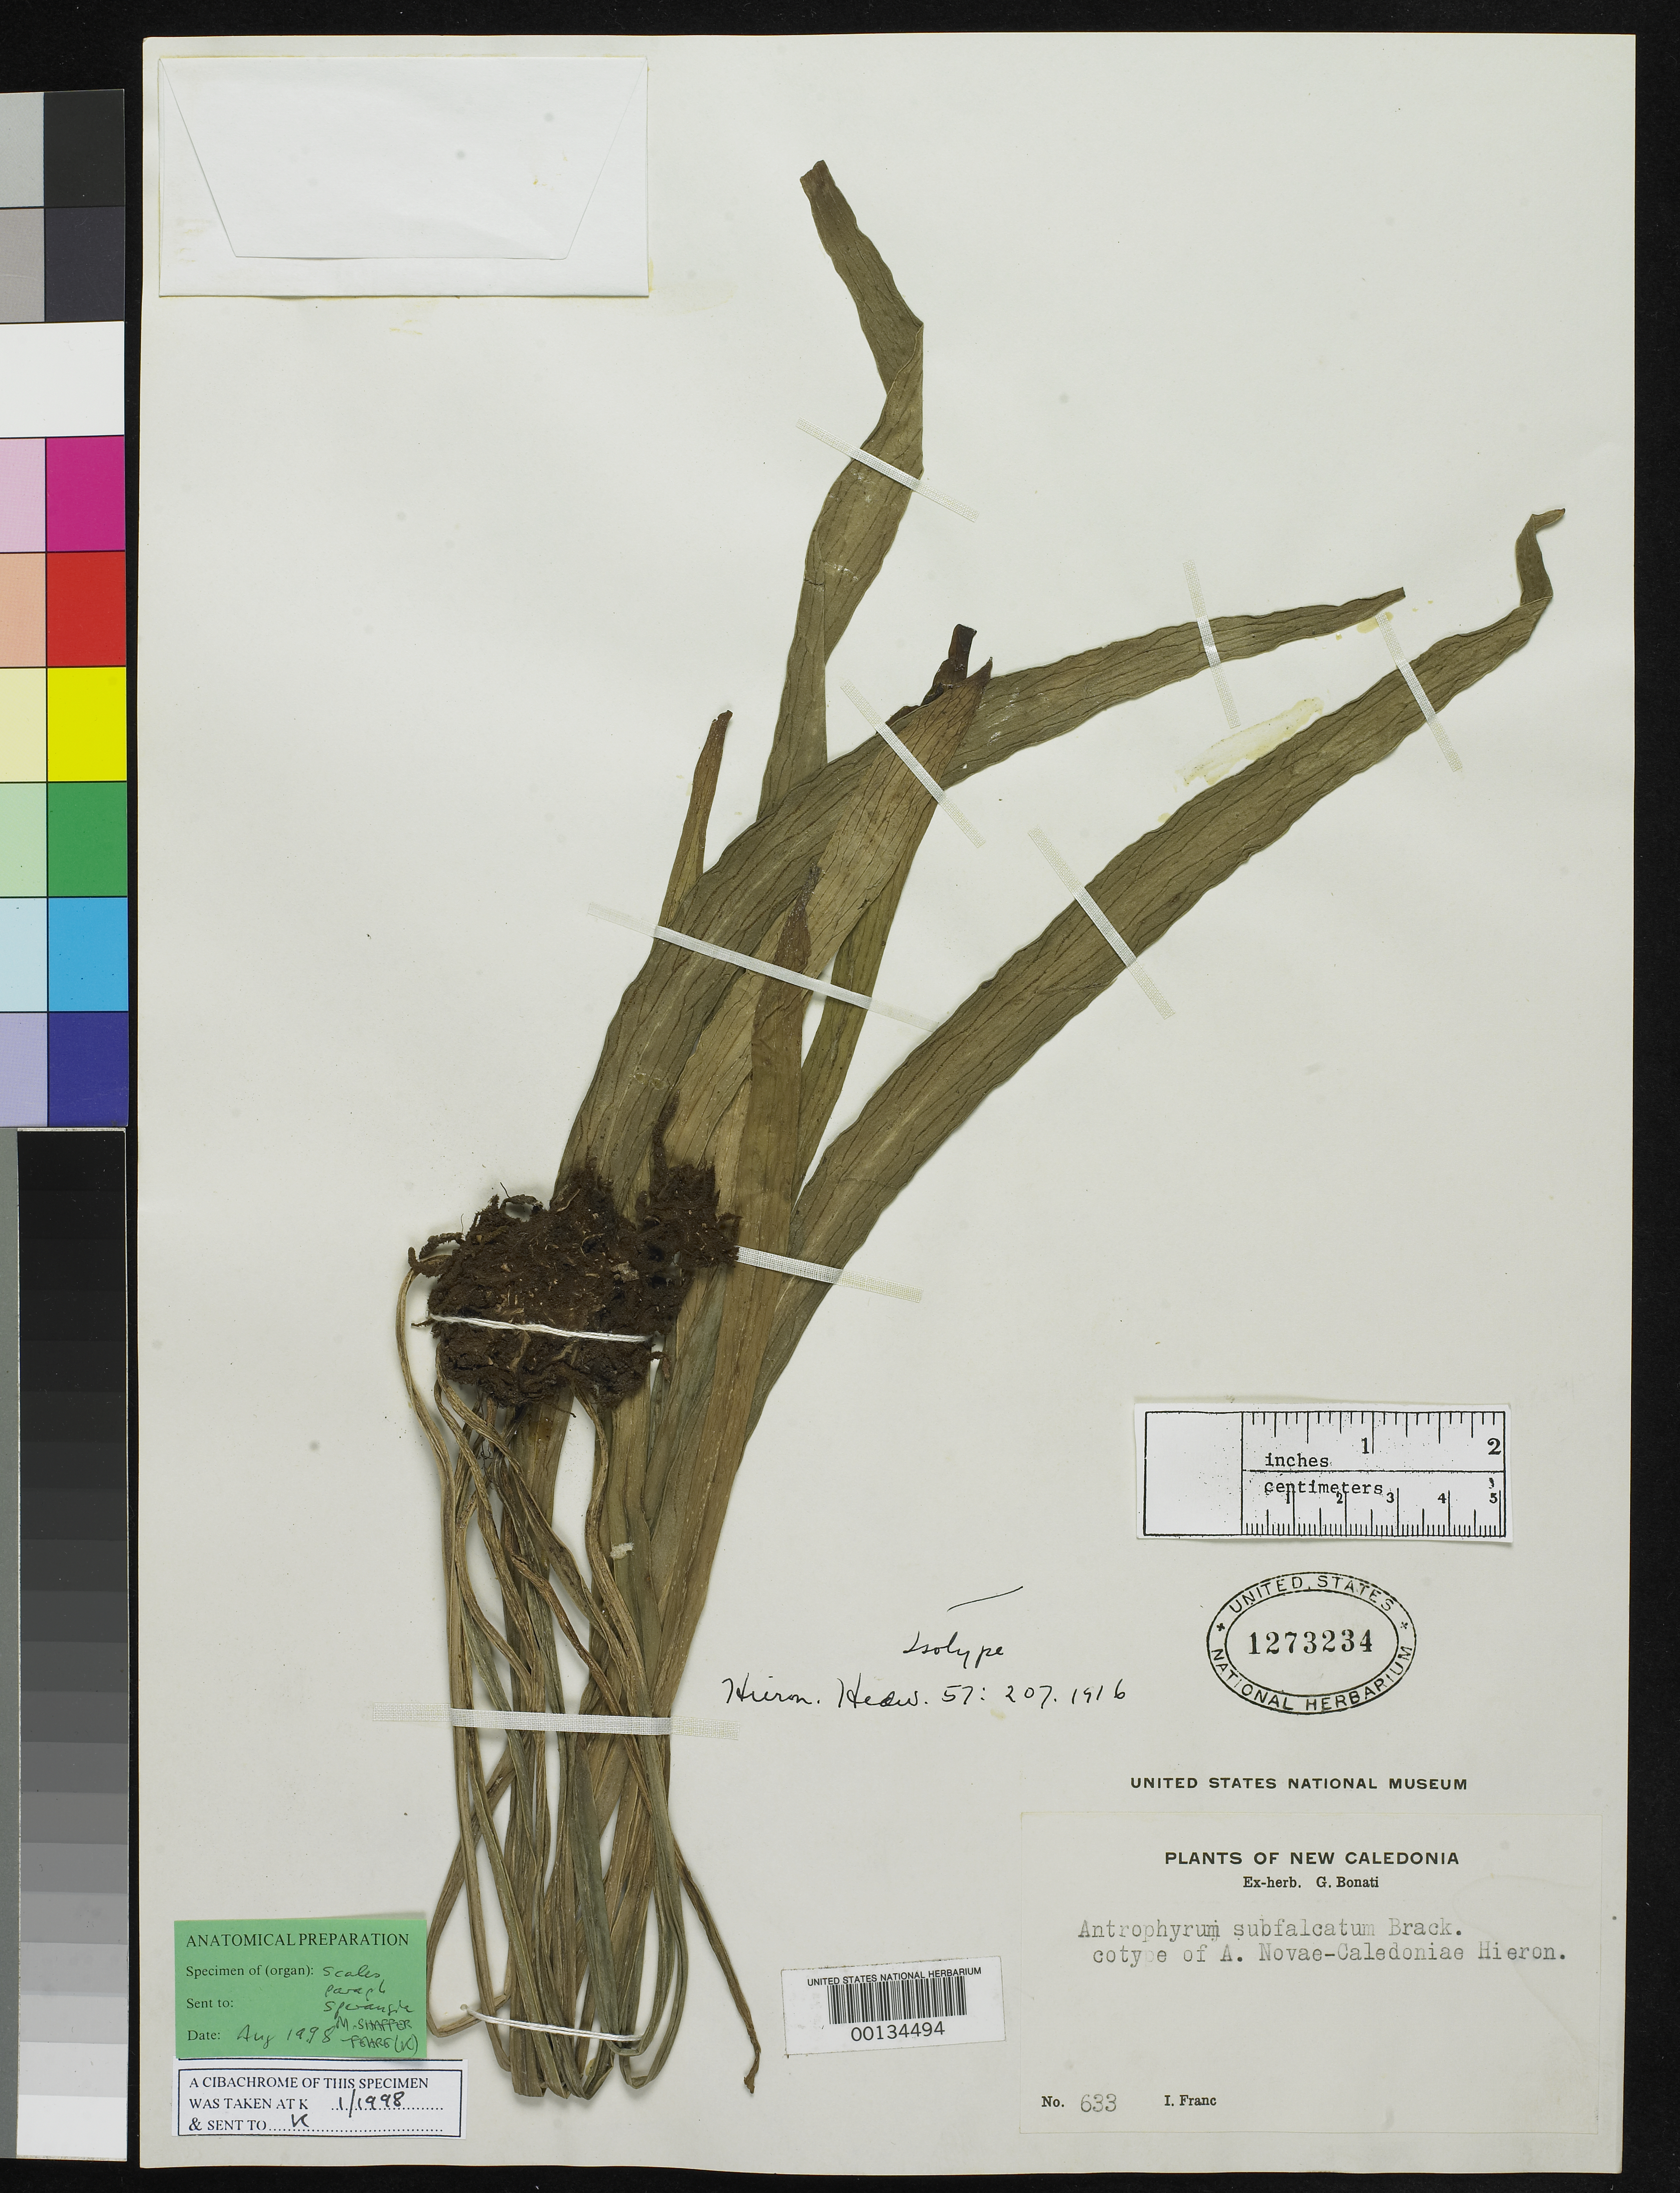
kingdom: Plantae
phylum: Tracheophyta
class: Polypodiopsida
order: Polypodiales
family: Pteridaceae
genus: Antrophyum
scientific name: Antrophyum novae-caledoniae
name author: Hieron.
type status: Type Collection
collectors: I. Franc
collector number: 633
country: New Caledonia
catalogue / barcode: US 1273234